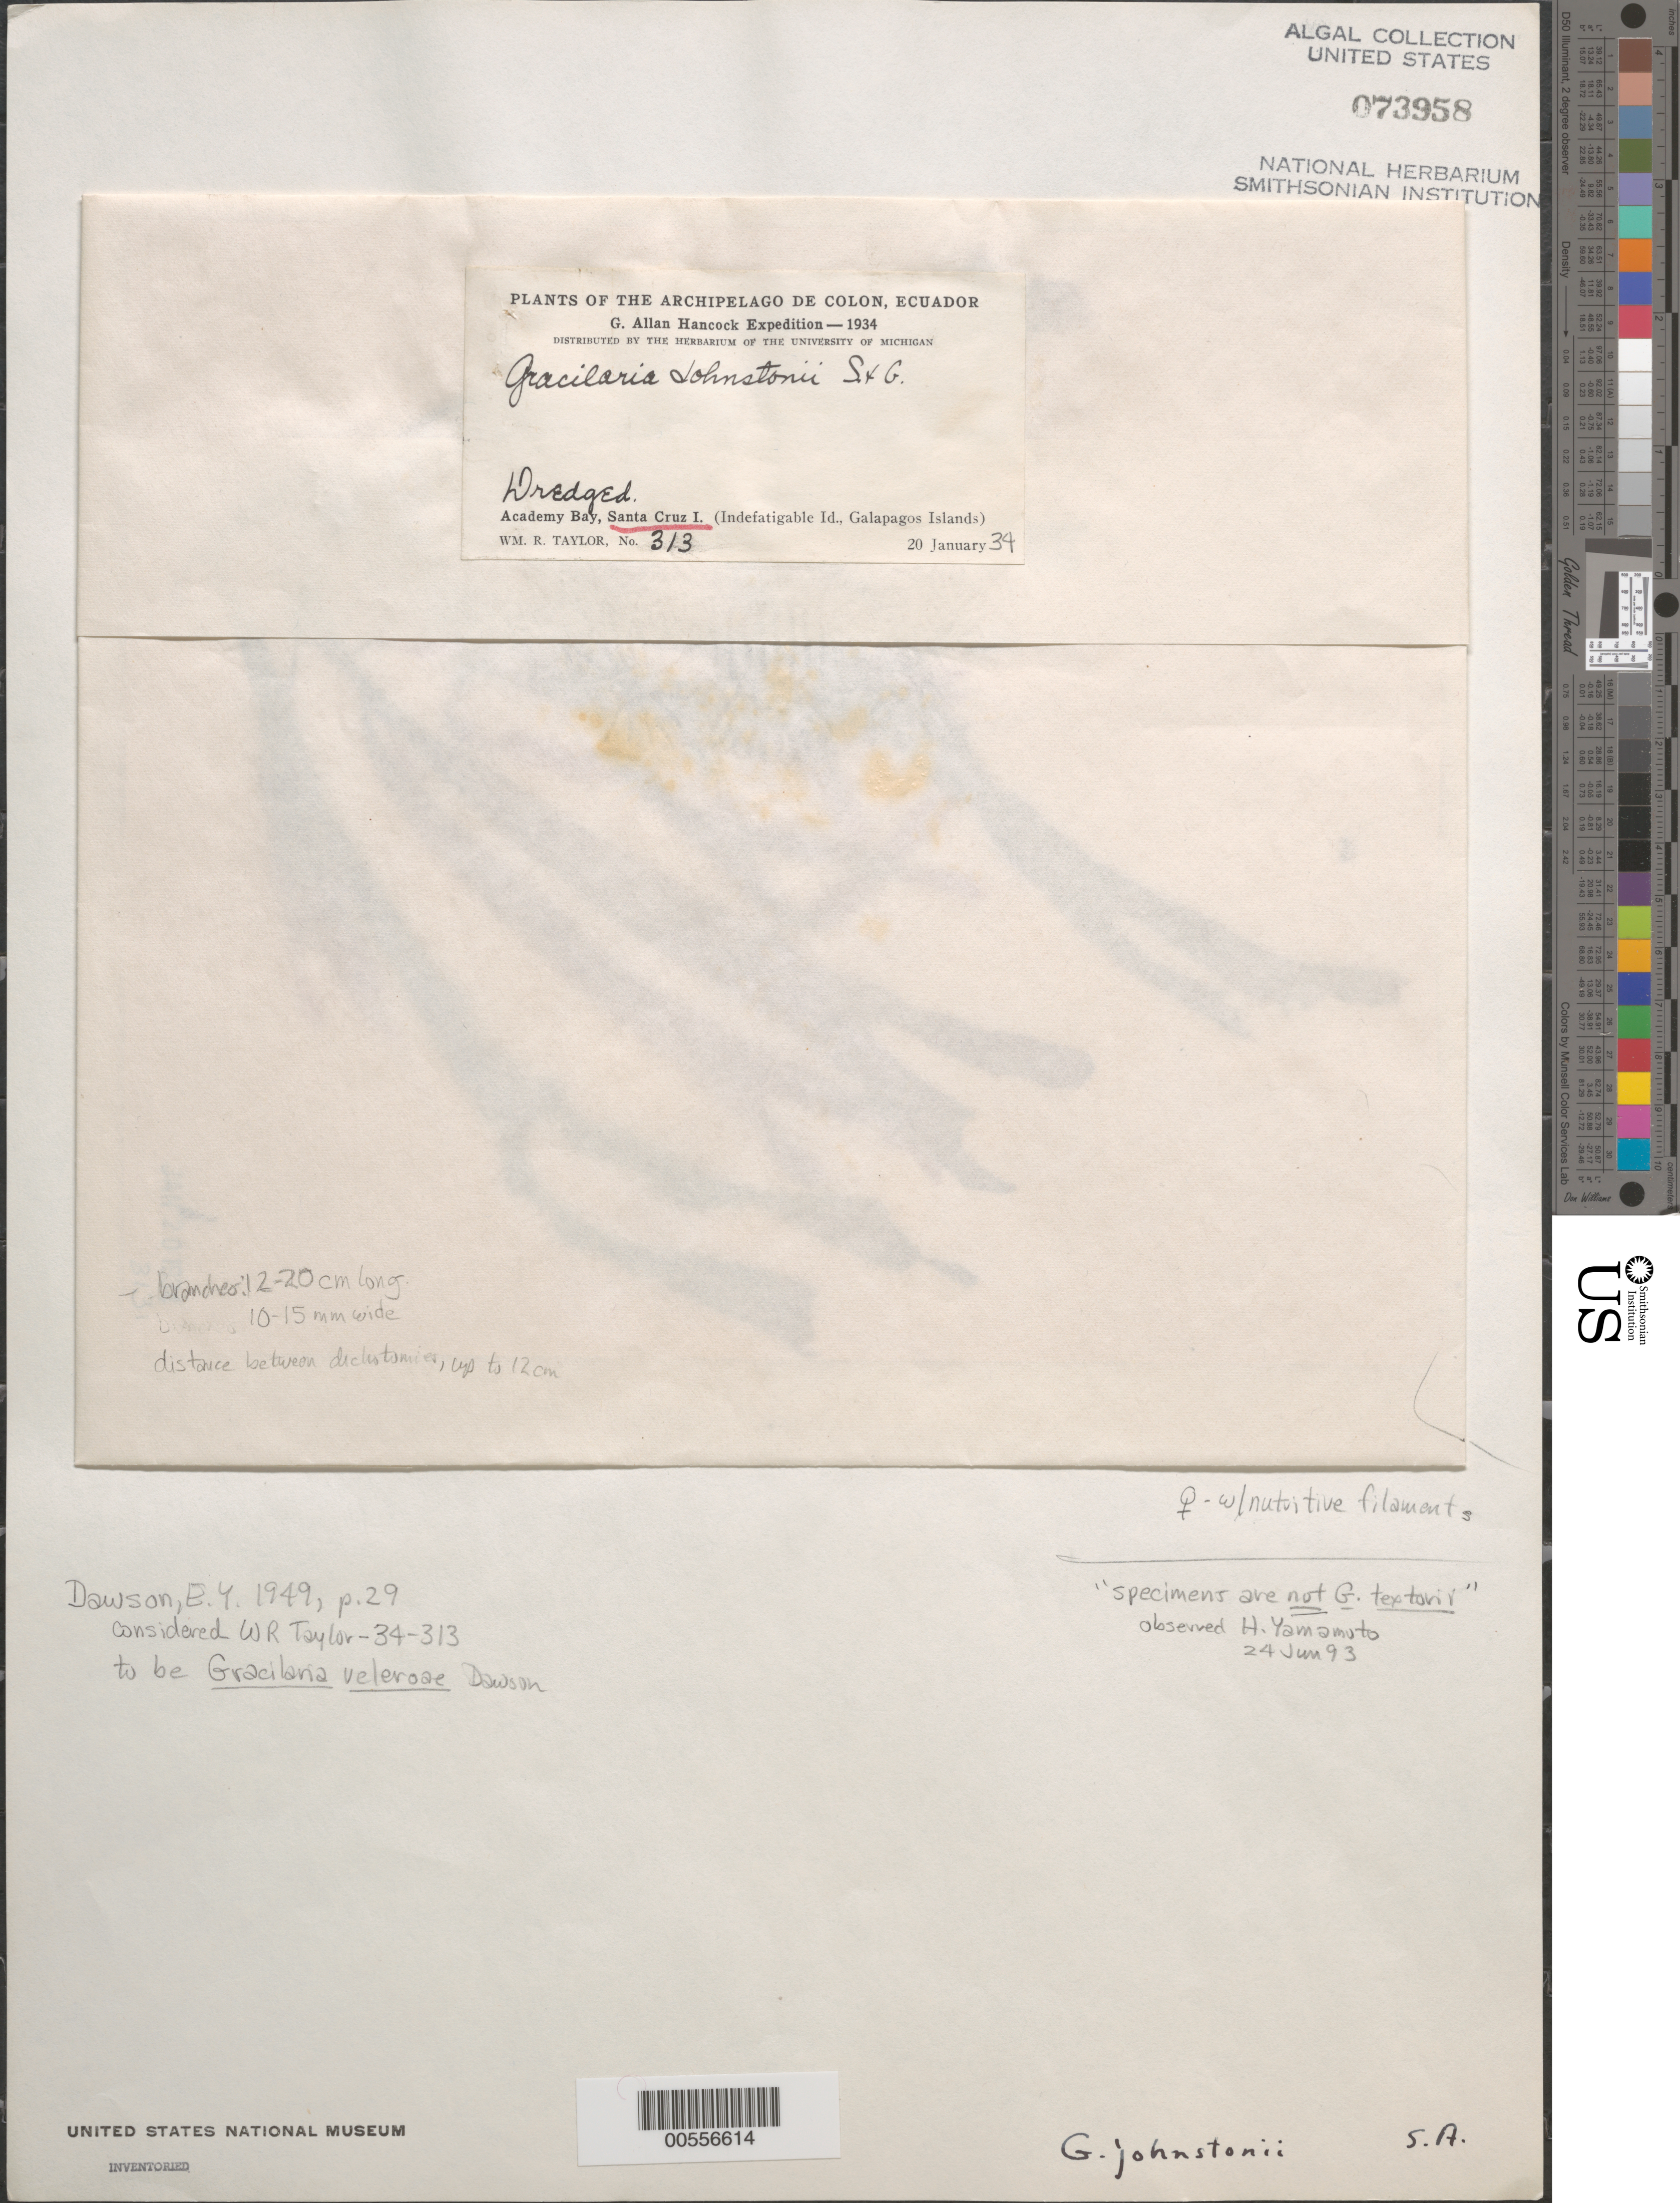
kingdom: Plantae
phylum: Rhodophyta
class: Florideophyceae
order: Gracilariales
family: Gracilariaceae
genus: Gracilaria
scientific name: Gracilaria textorii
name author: (Suringar) De Toni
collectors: W. R. Taylor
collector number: WRT 34-313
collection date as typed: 20 Jan 1934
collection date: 1934-01-20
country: Ecuador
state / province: Colón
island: Santa Cruz [Indefatigable, Chaves]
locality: Academy Bay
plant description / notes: G. Allan Hancock Expedition, 1934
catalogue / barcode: US 73958